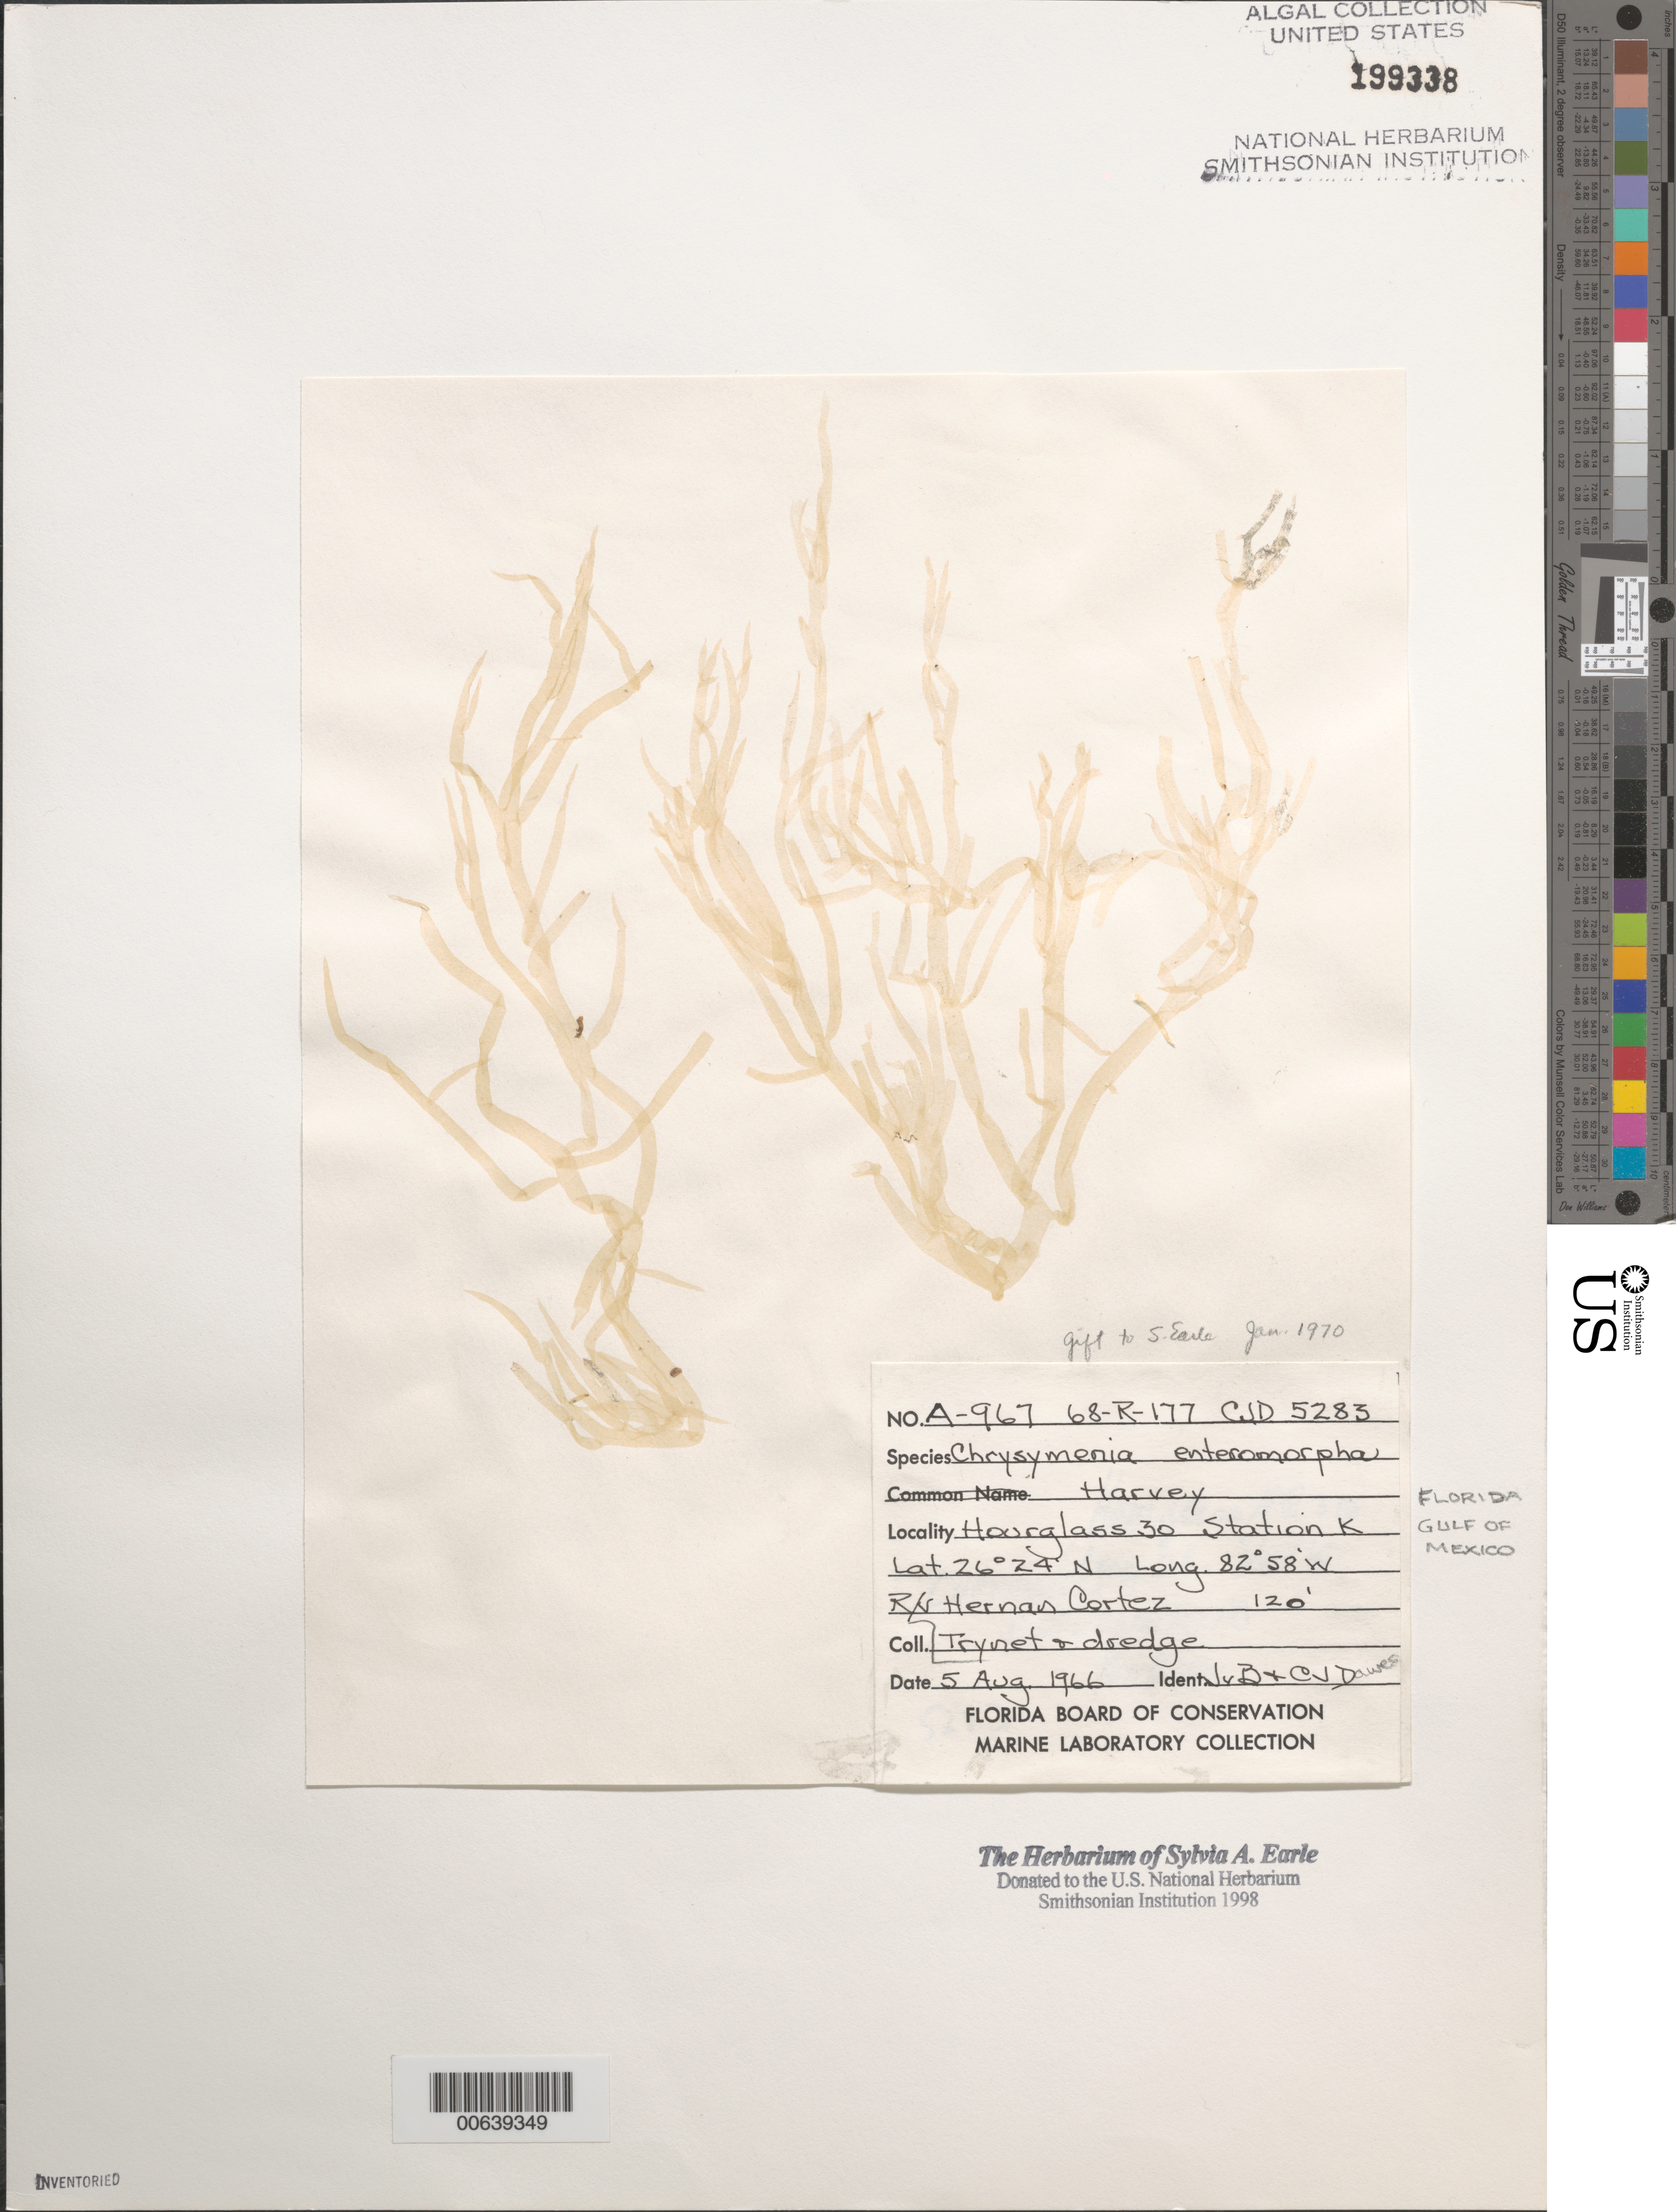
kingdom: Plantae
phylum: Rhodophyta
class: Florideophyceae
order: Rhodymeniales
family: Rhodymeniaceae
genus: Botryocladia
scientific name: Botryocladia enteromorpha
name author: (Harv.) W.E. Schmidt et al. in W.E. Schmidt et al.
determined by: Algae name updating Project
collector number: CJD 5283 & A-967 & 68-R-177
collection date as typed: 05 Aug 1966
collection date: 1966-08-05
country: United States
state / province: Florida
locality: Gulf of Mexico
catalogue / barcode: US 199338